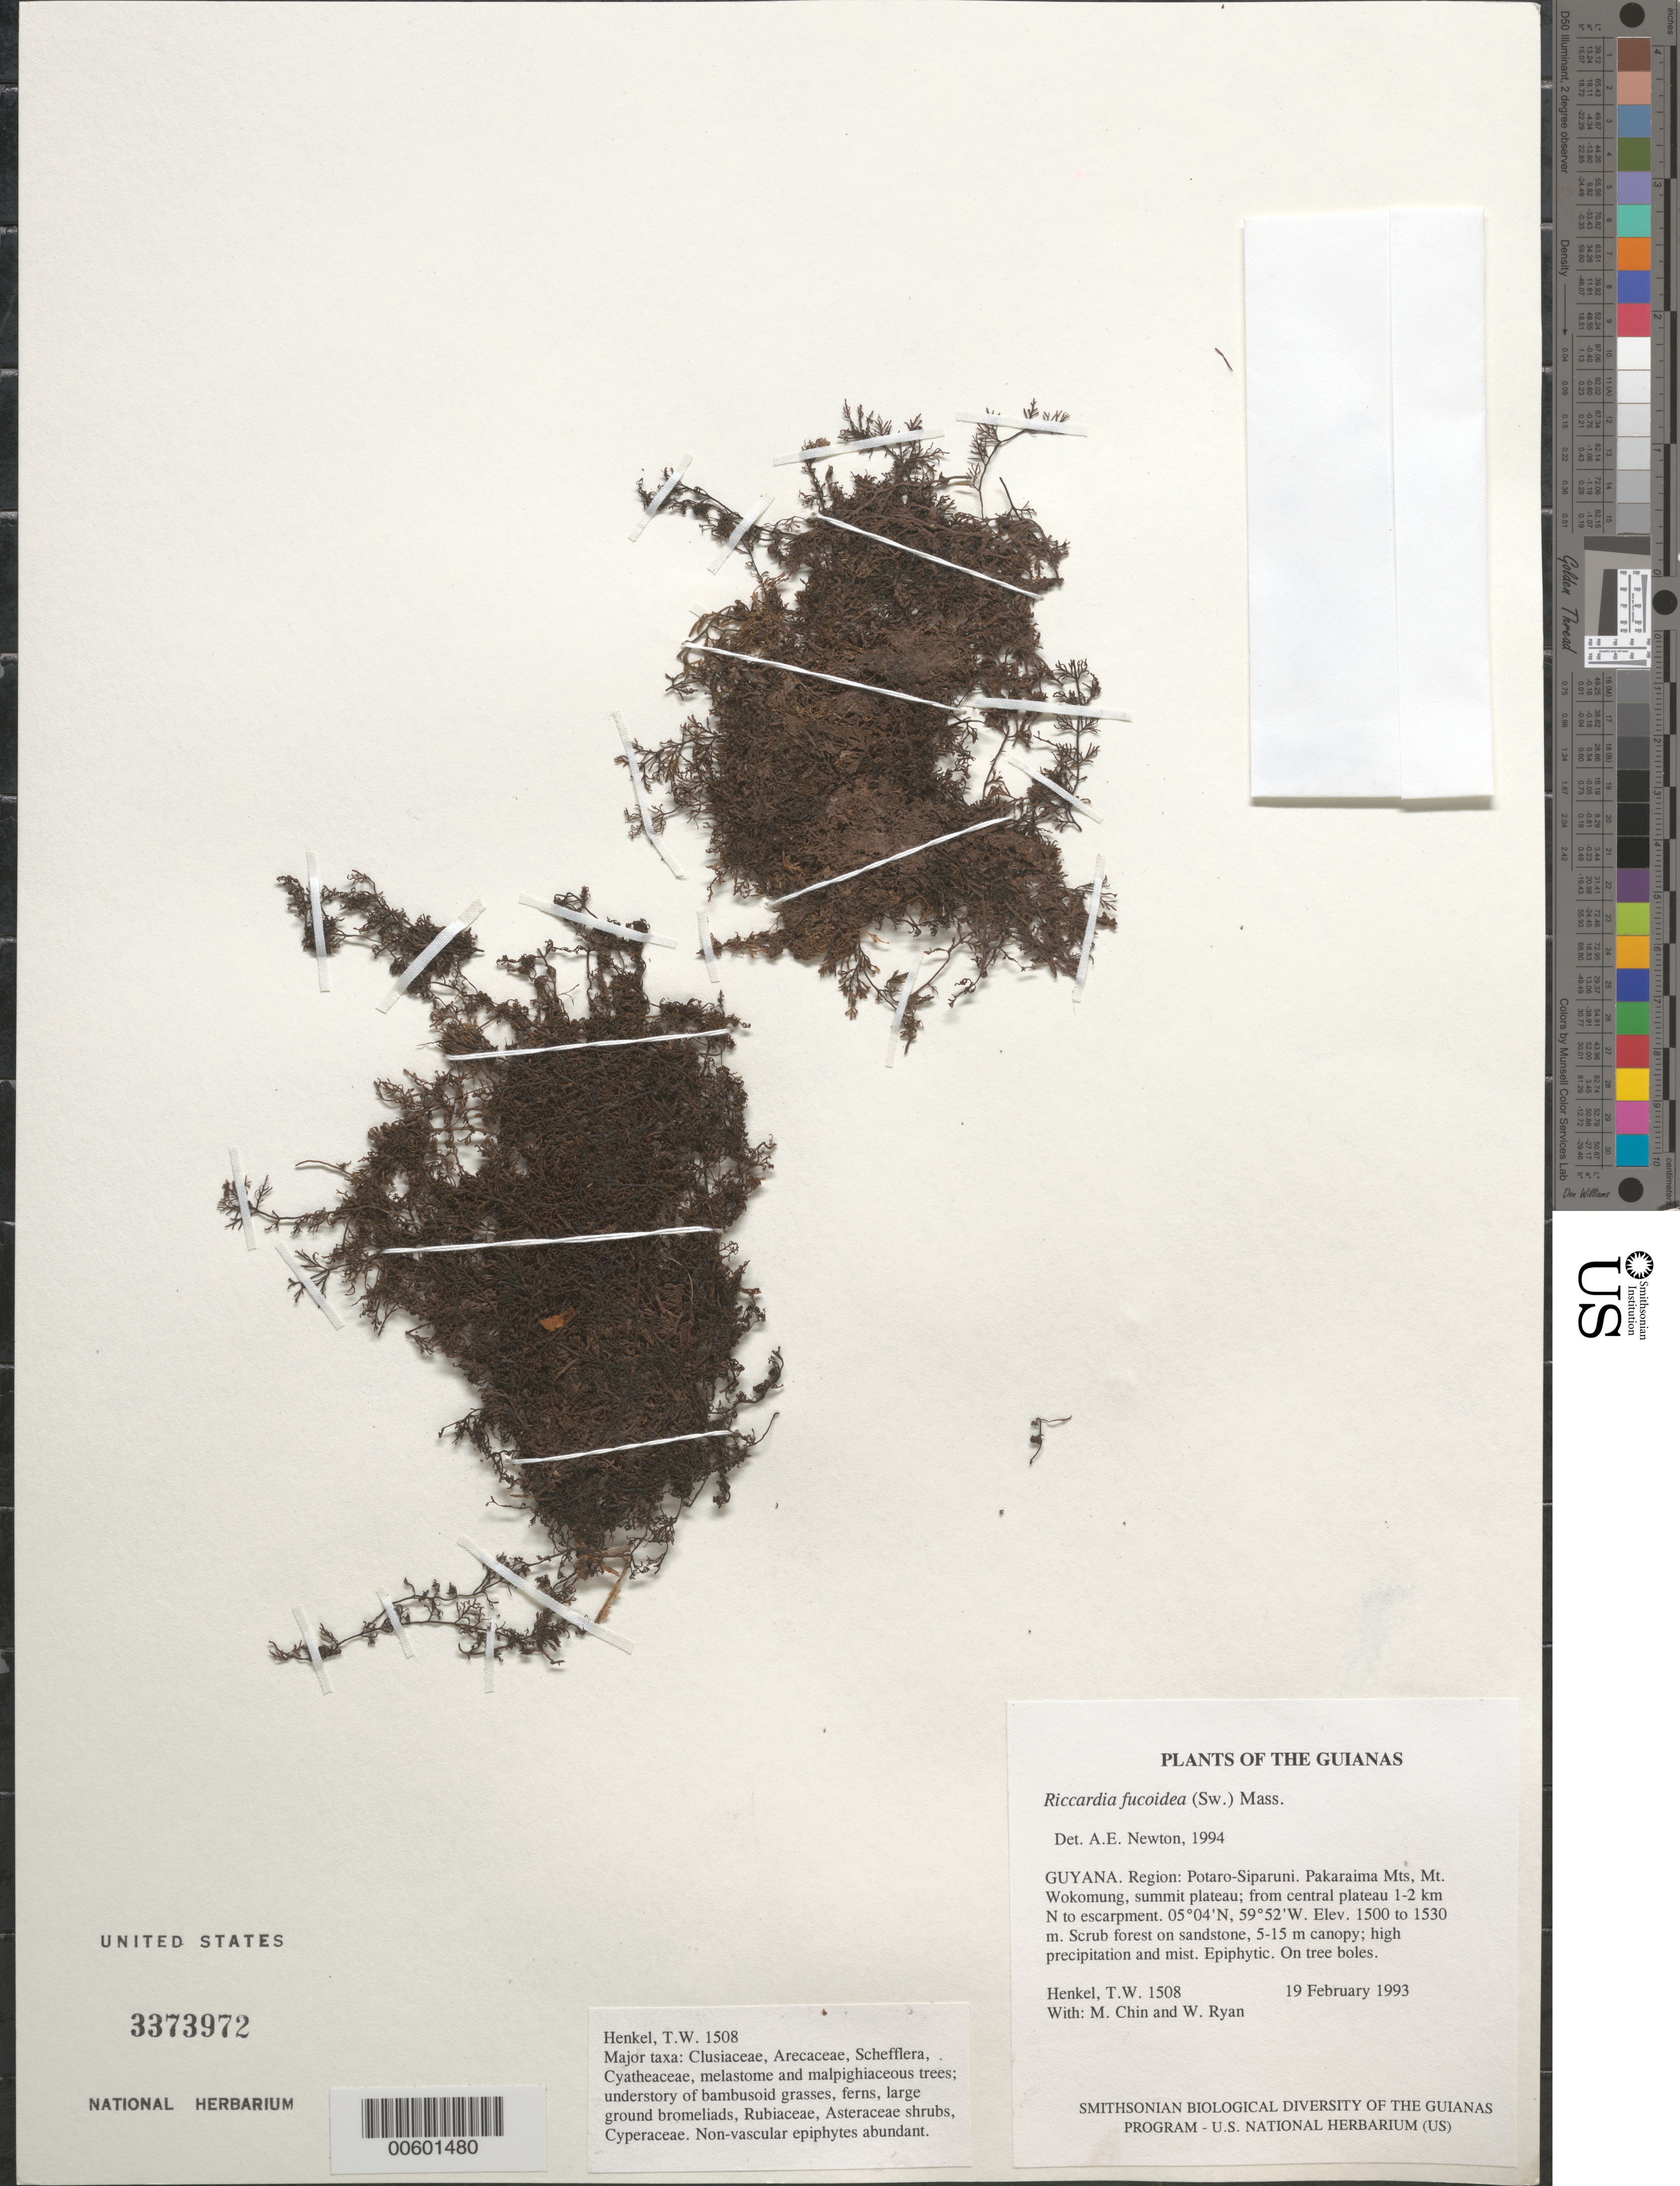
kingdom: Plantae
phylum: Marchantiophyta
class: Jungermanniopsida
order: Metzgeriales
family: Aneuraceae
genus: Riccardia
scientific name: Riccardia fucoidea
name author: (Sw.) Maas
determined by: Newton, A. E.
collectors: T. Henkel, M. Chin & W. Ryan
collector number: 1508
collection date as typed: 19 February 1993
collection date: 1993-02-19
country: Guyana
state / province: Potaro-Siparuni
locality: Pakaraima Mts, Mt. Wokomung, summit plateau; from central plateau 1-2 km N to escarpment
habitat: Scrub forest on sandstone, 5-15 m canopy; high precipitation and mist. On tree boles.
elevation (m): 1500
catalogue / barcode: US 3373972